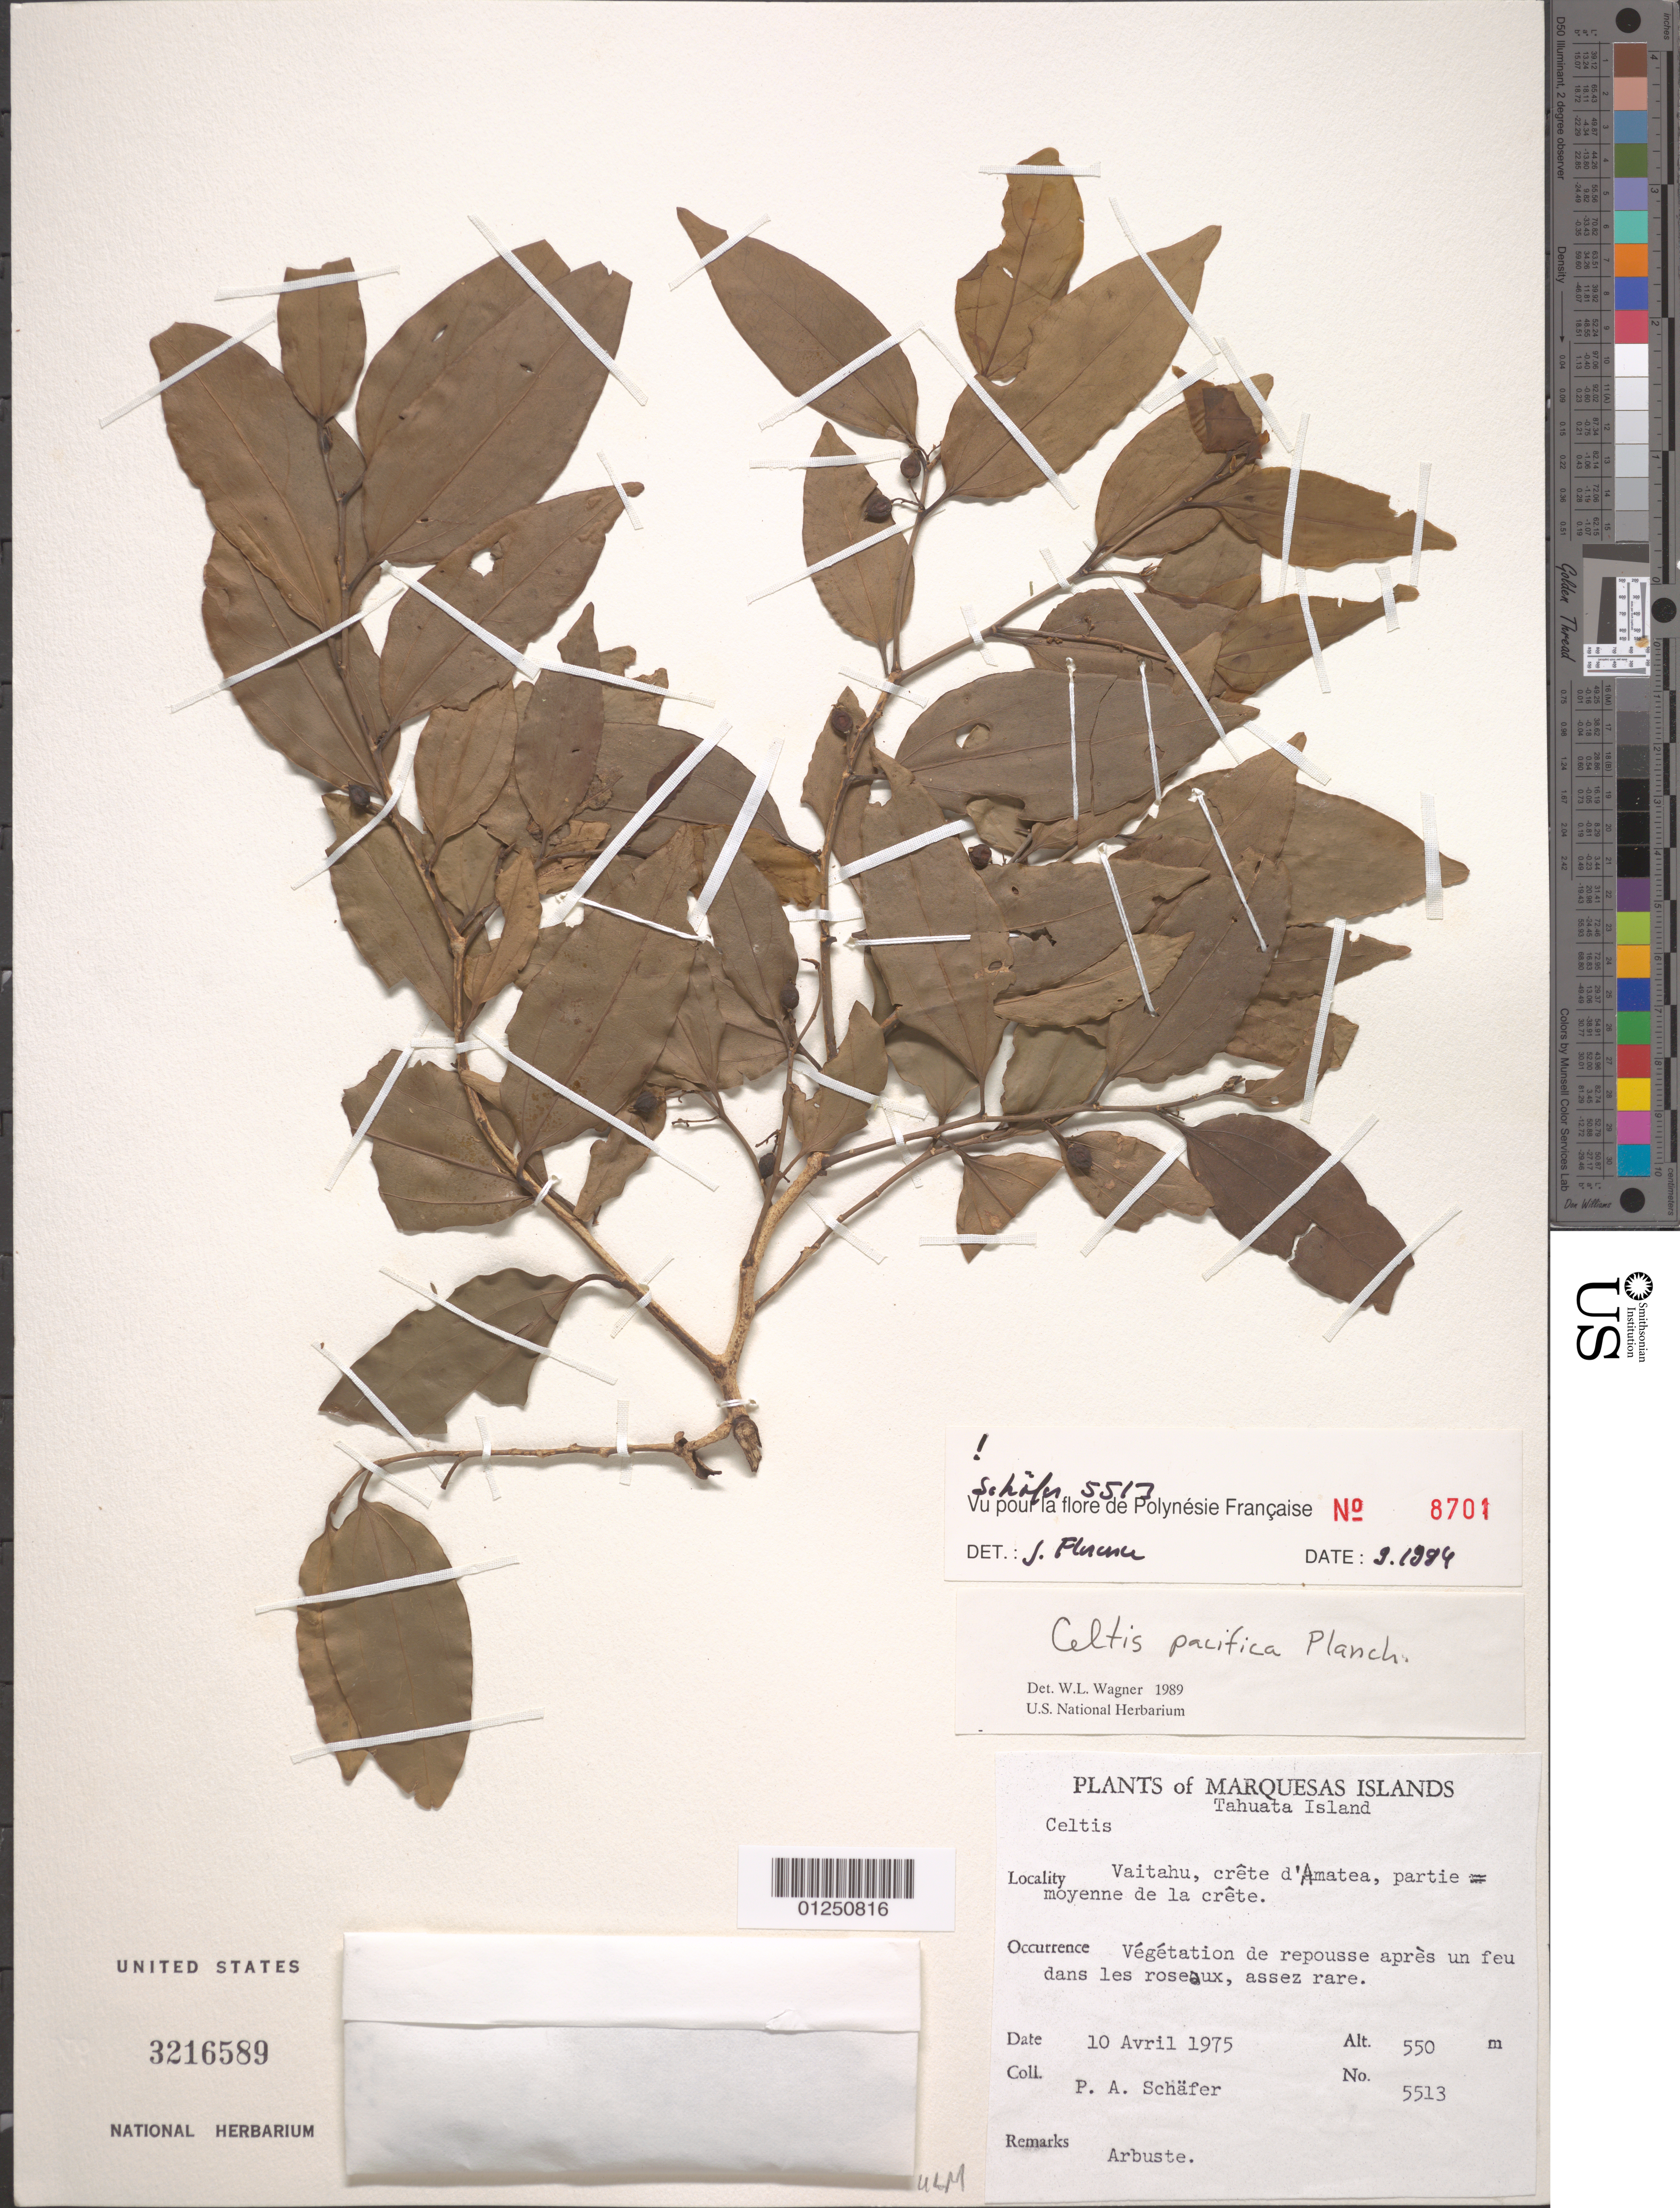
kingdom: Plantae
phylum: Tracheophyta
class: Magnoliopsida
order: Rosales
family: Cannabaceae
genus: Celtis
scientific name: Celtis pacifica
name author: Planch.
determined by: Wagner, W. L., (BOT), Smithsonian Institution - National Museum of Natural History (UNITED STATES)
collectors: P. A. Schäfer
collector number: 5513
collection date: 1975-04-10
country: French Polynesia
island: Tahuata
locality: Vaitahu, crête d'Amatea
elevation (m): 550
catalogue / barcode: US 3216589